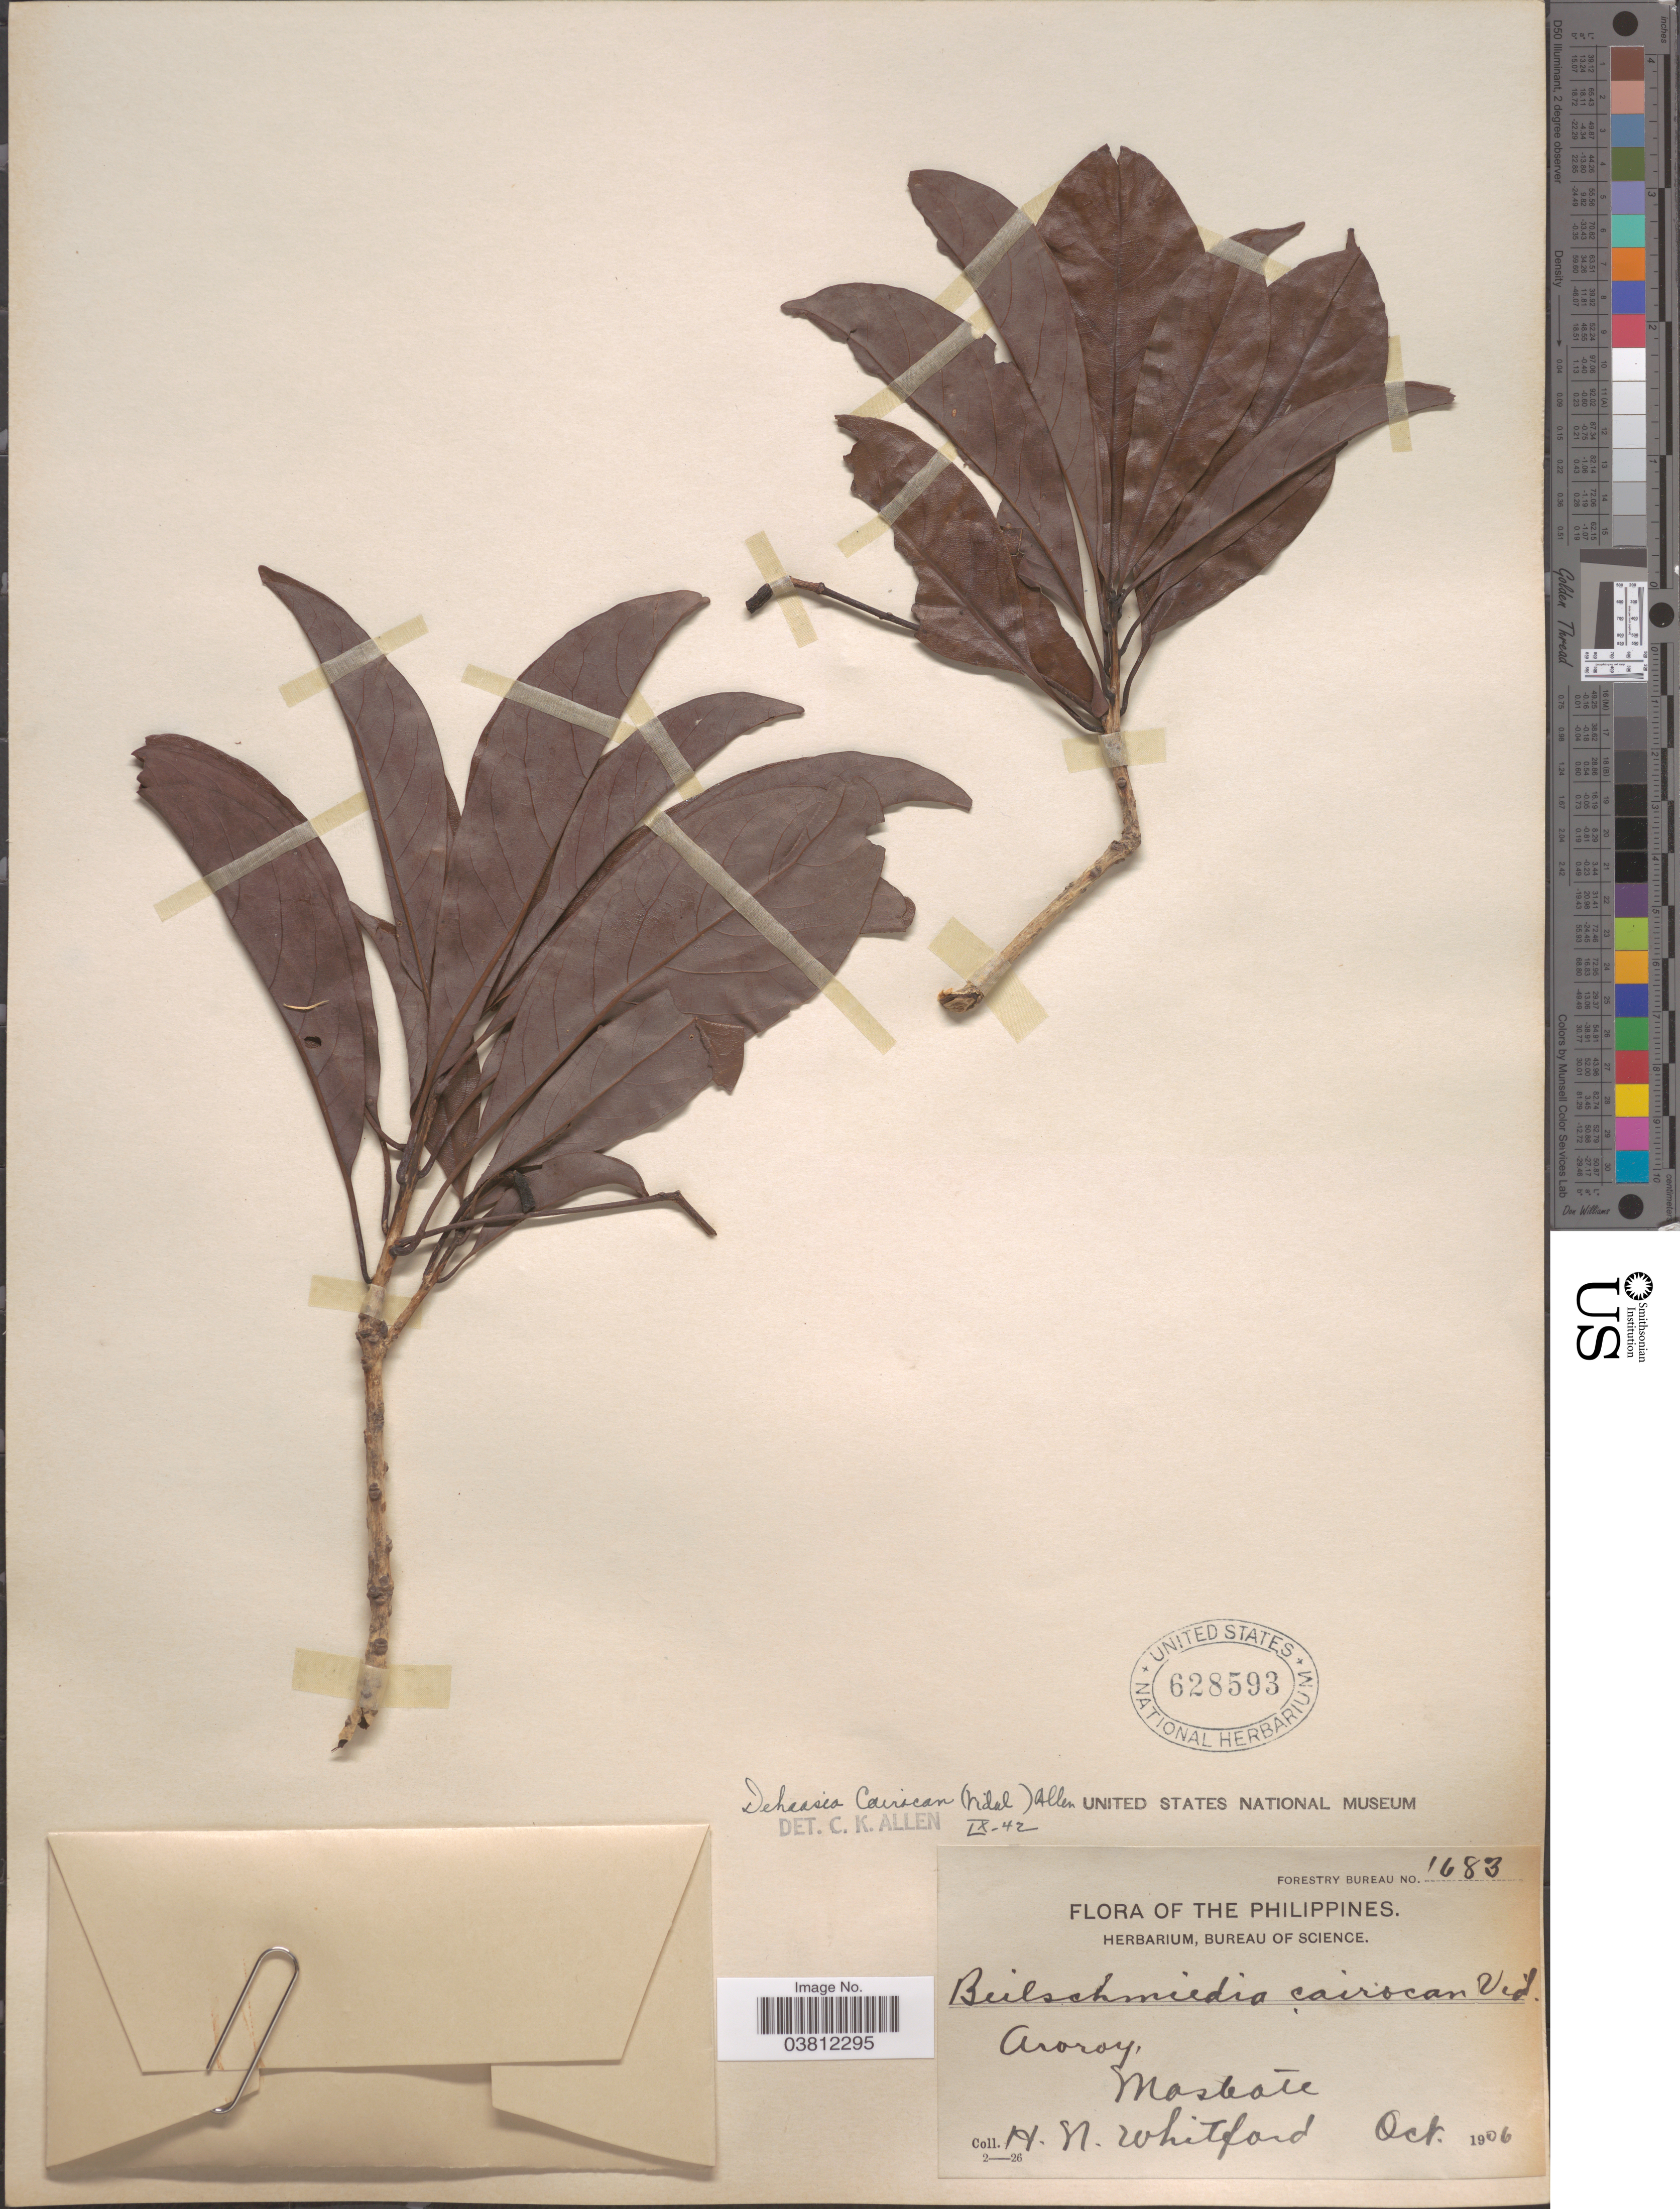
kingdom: Plantae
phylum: Tracheophyta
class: Magnoliopsida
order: Laurales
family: Lauraceae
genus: Dehaasia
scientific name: Dehaasia cairocan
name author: (S. Vidal) C.K. Allen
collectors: H. N. Whitford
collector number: Forestry Bureau 1683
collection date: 1906-10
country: Philippines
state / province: Bicol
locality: Aroroy, Masbate.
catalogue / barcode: US 628593